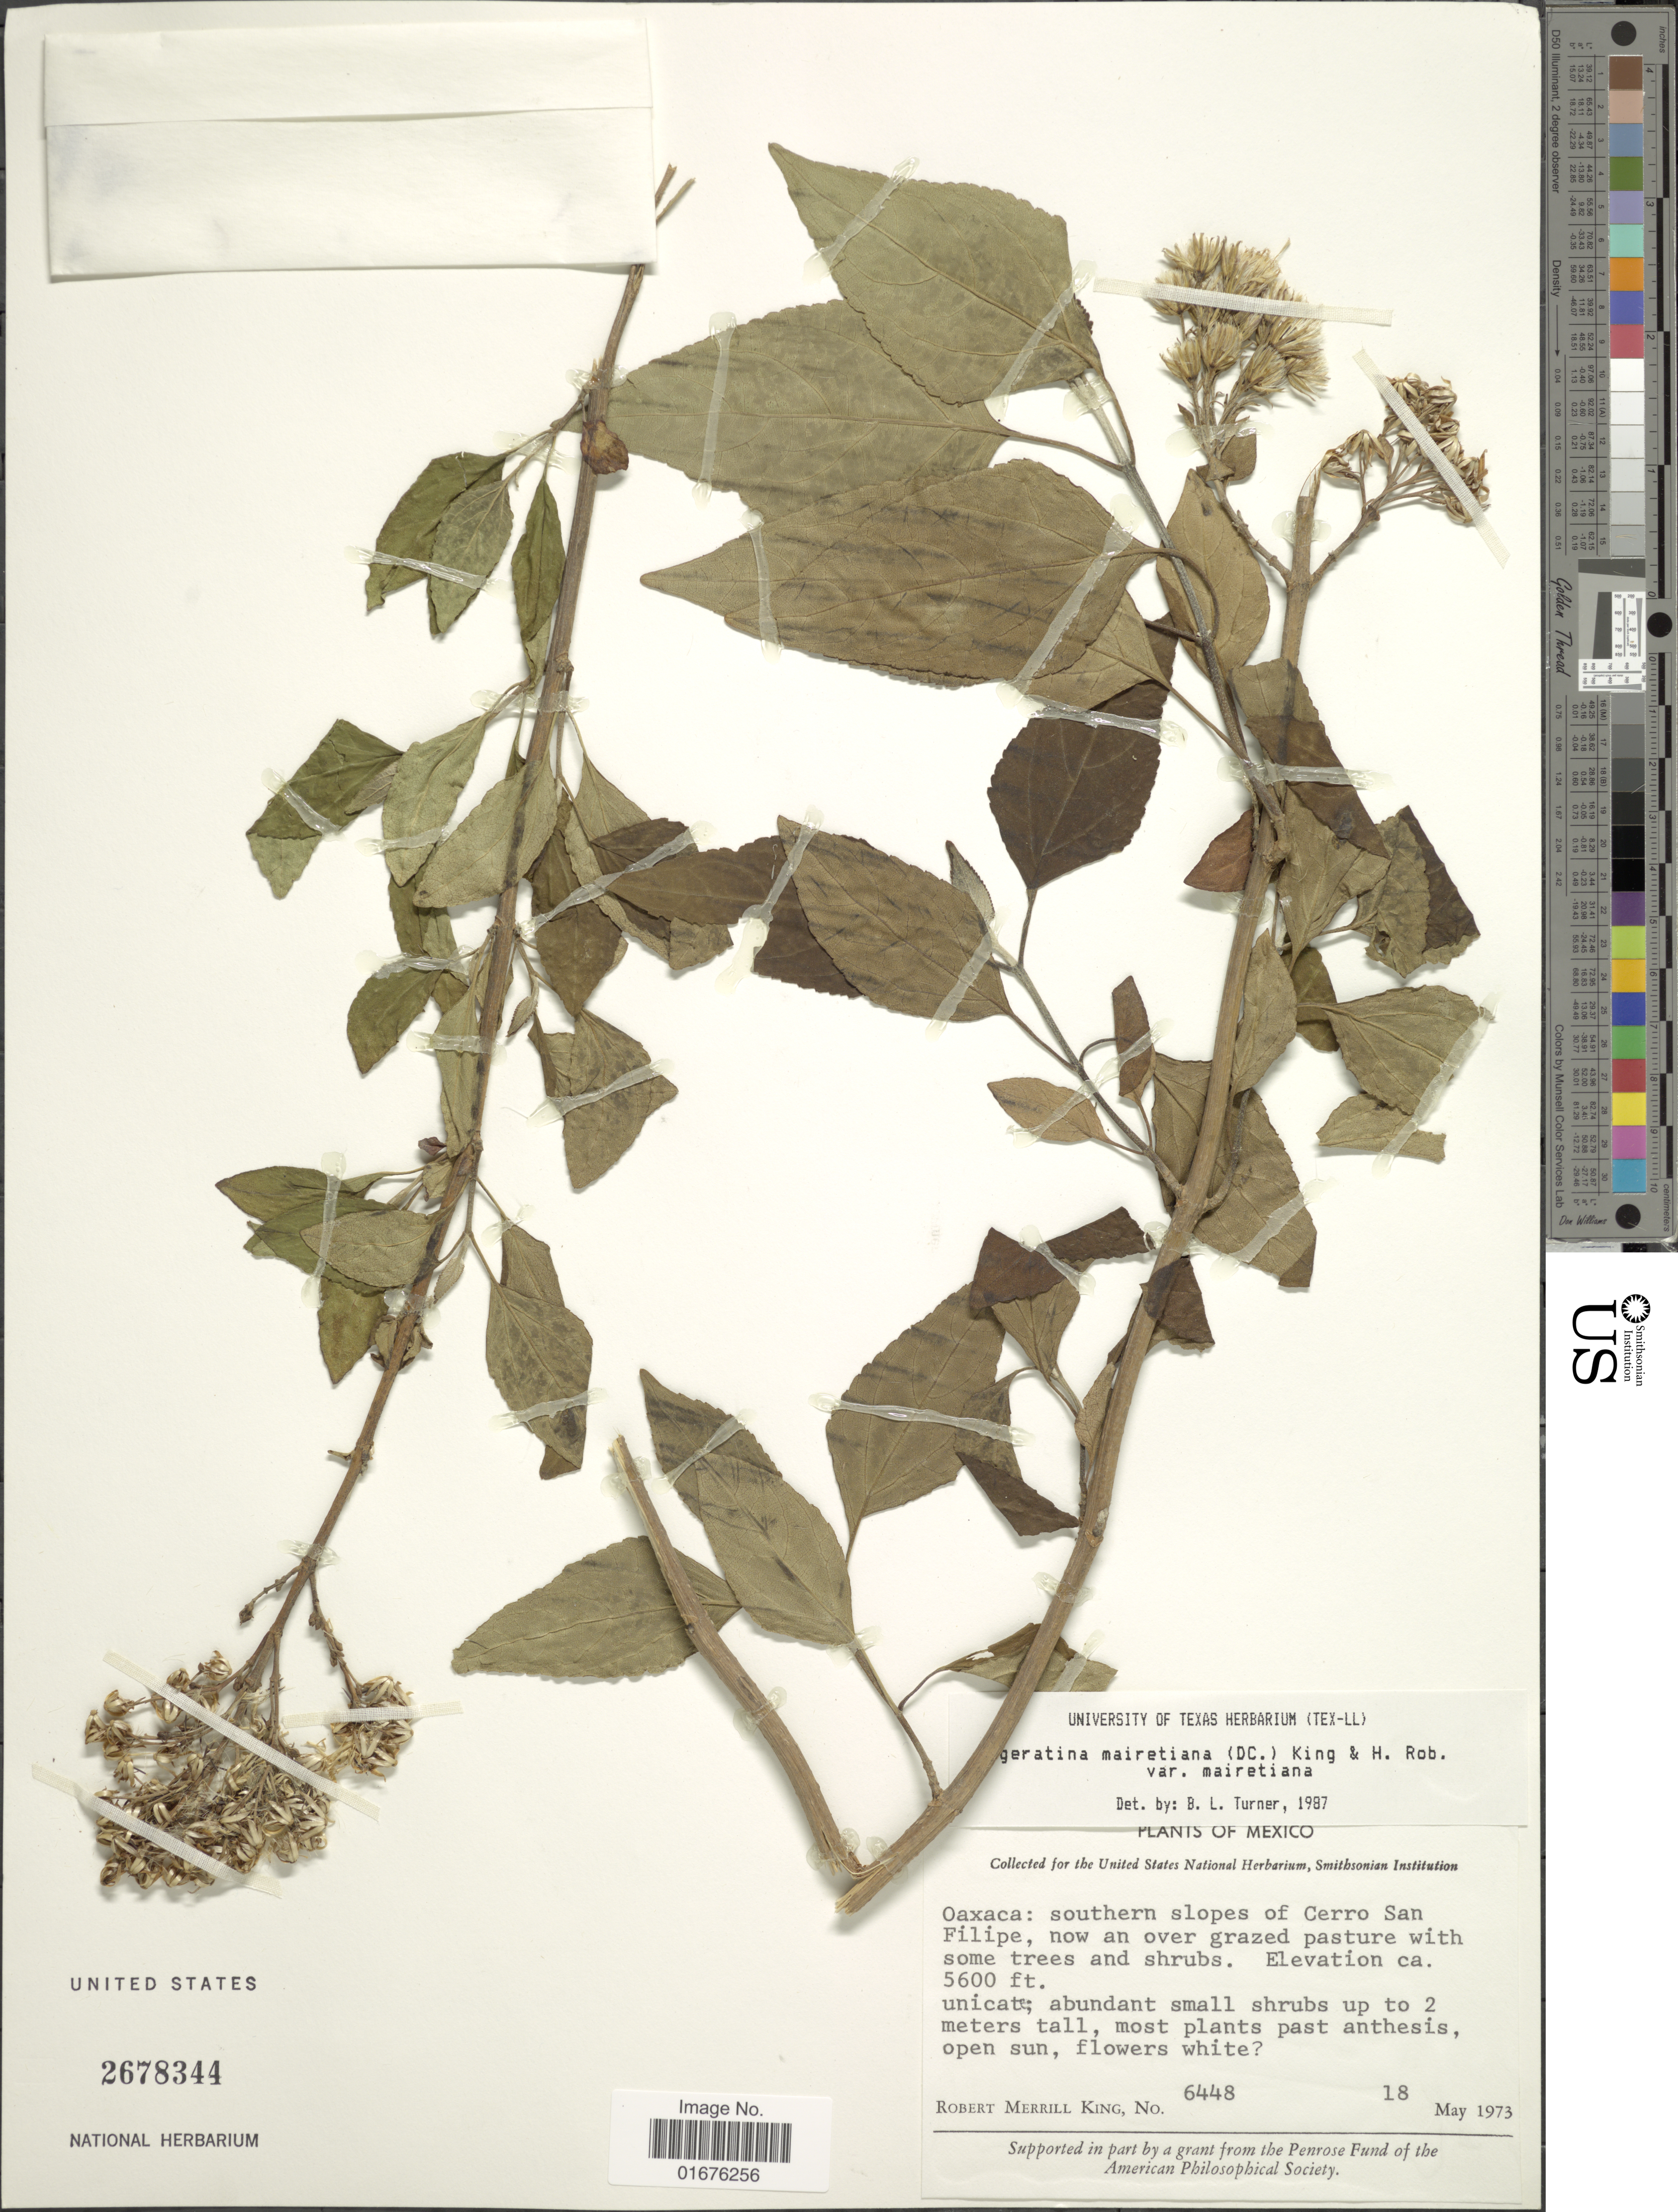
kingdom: Plantae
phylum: Tracheophyta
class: Magnoliopsida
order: Asterales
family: Asteraceae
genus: Ageratina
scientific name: Ageratina mairetiana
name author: (DC.) R.M. King & H. Rob.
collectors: R. M. King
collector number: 6448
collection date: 1973-05-18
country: Mexico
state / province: Oaxaca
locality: Southern slopes of Cerro San Filipe, now an over grazed pasture with some trees and shrubs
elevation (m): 1707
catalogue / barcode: US 2678344